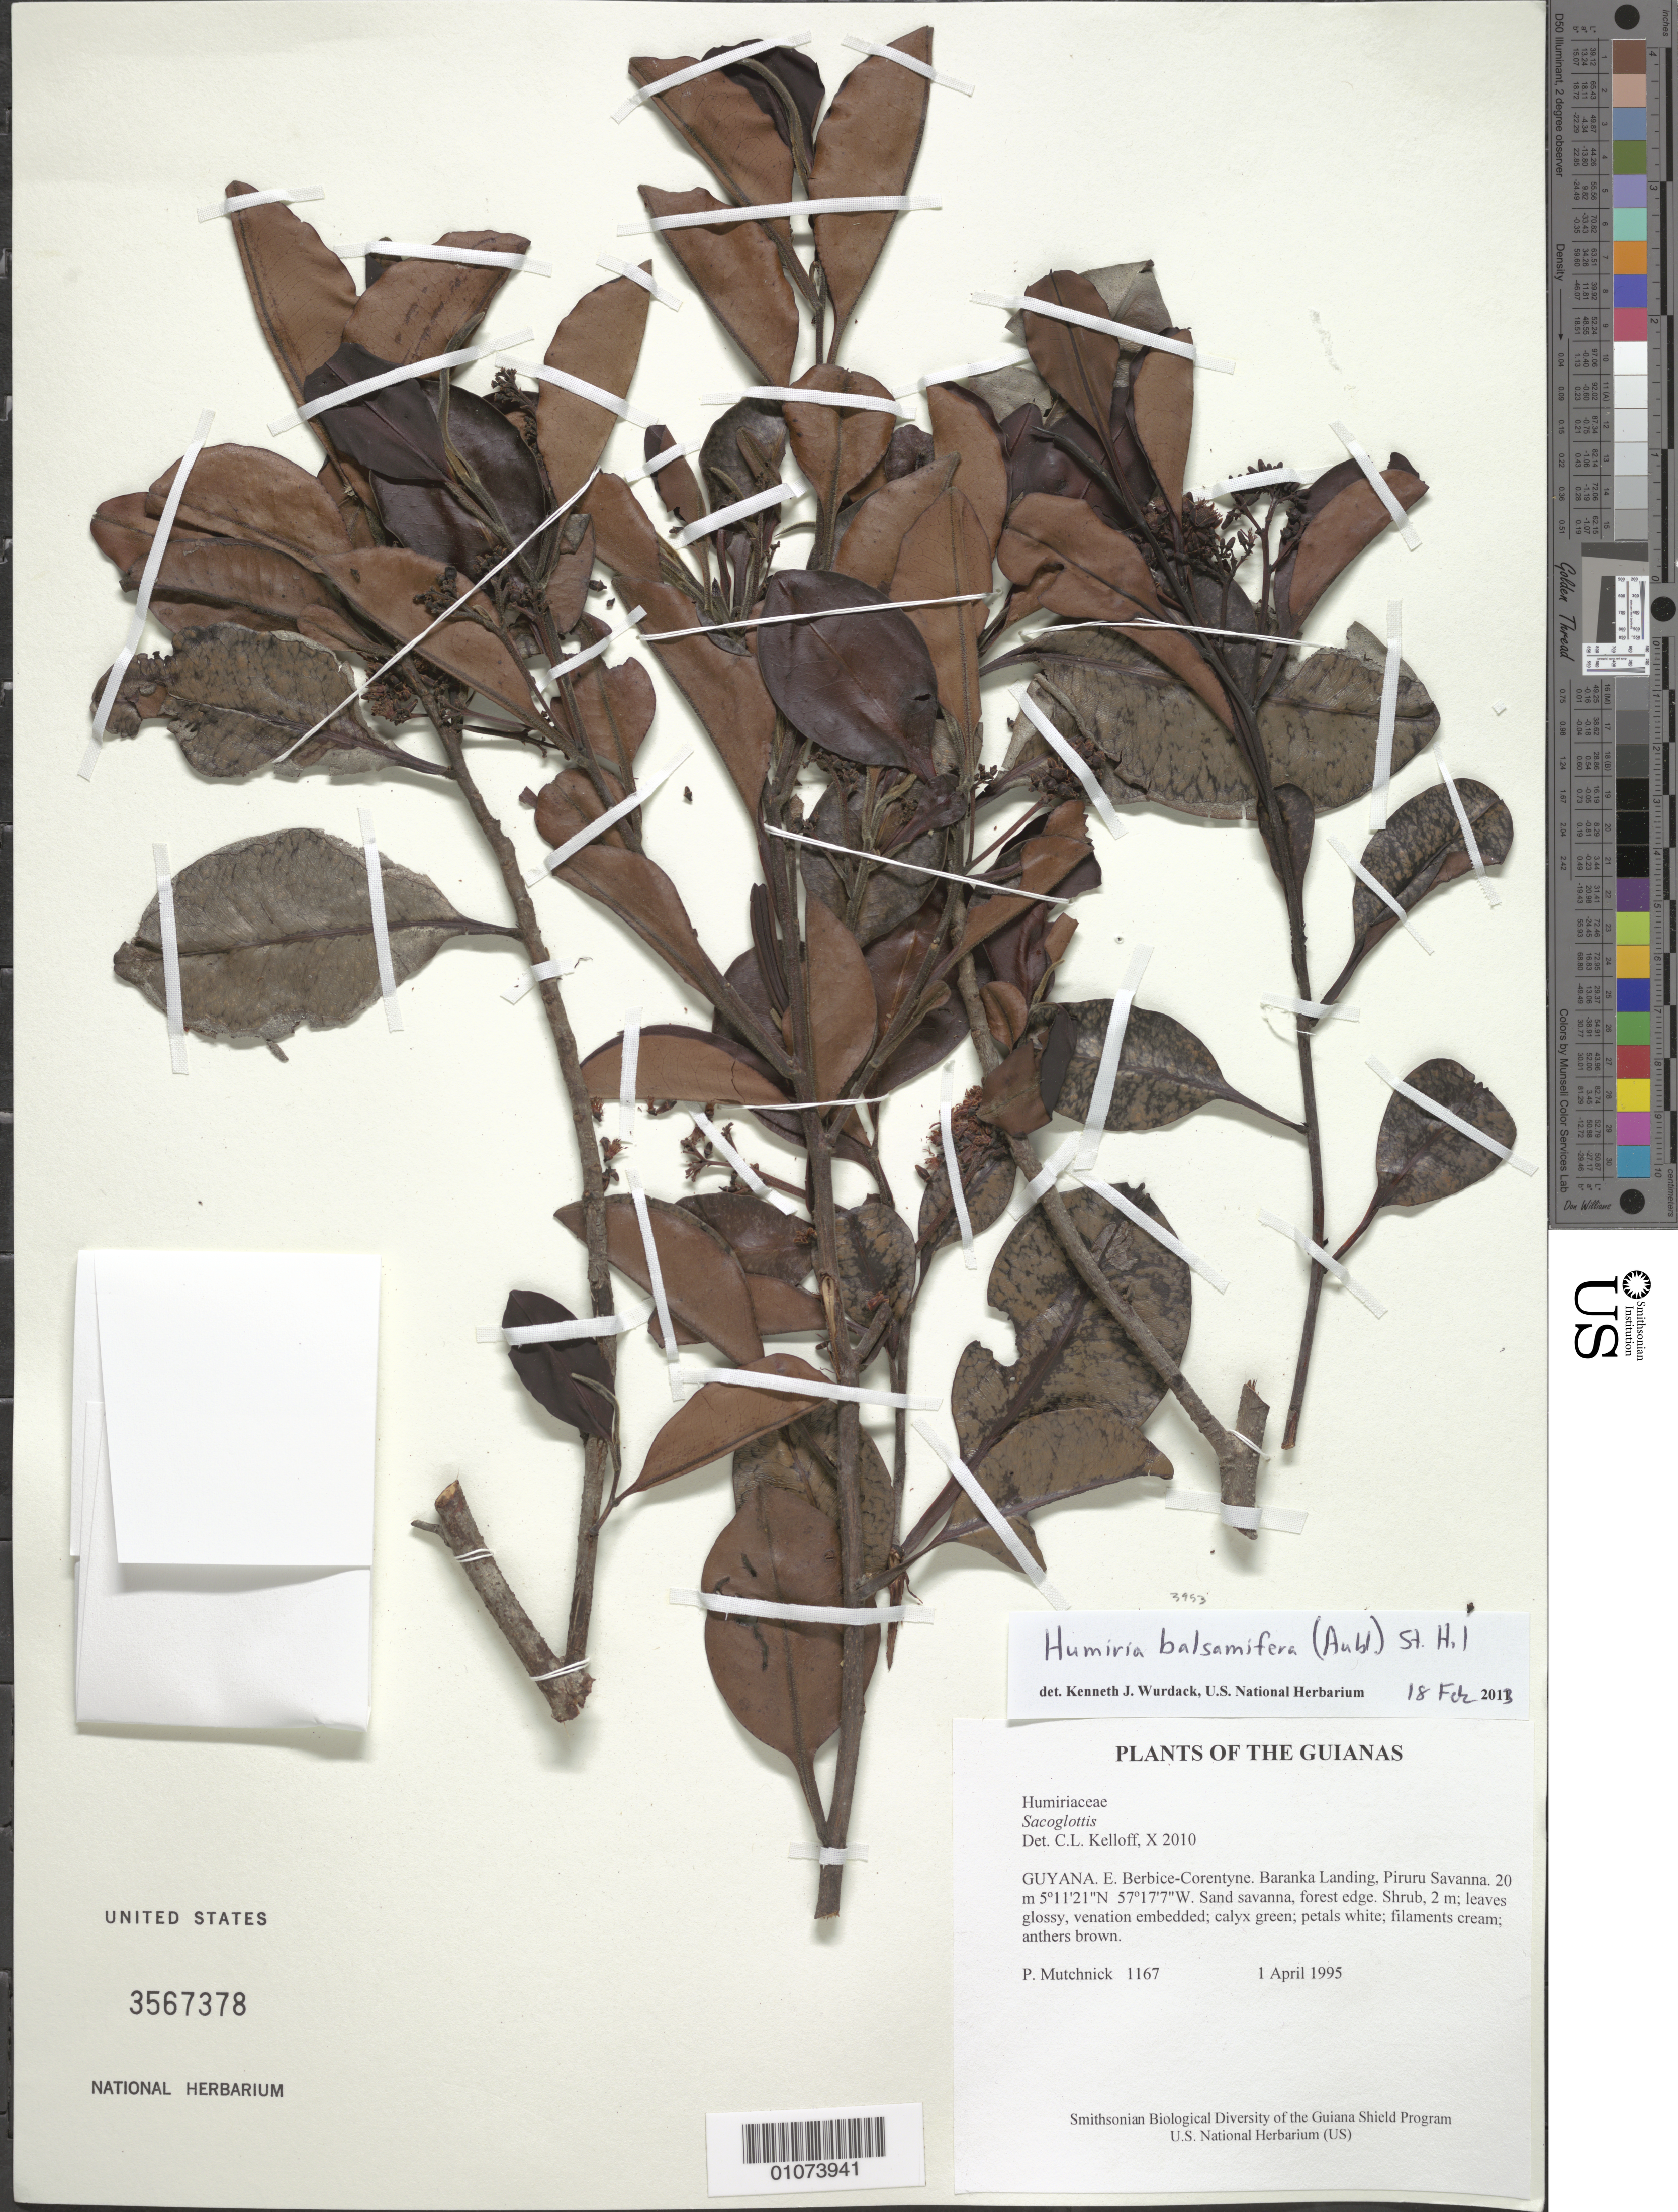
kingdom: Plantae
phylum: Tracheophyta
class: Magnoliopsida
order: Malpighiales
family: Humiriaceae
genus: Sacoglottis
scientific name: Sacoglottis sp.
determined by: Kelloff, Carol L., (US), Smithsonian Institution - National Museum of Natural History (UNITED STATES)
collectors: P. Mutchnick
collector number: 1167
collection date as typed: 1 April 1995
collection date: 1995-04-01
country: Guyana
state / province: E. Berbice-Corentyne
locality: Baranka Landing, Piruru Savanna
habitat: Sand savanna, forest edge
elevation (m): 20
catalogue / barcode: US 3567378